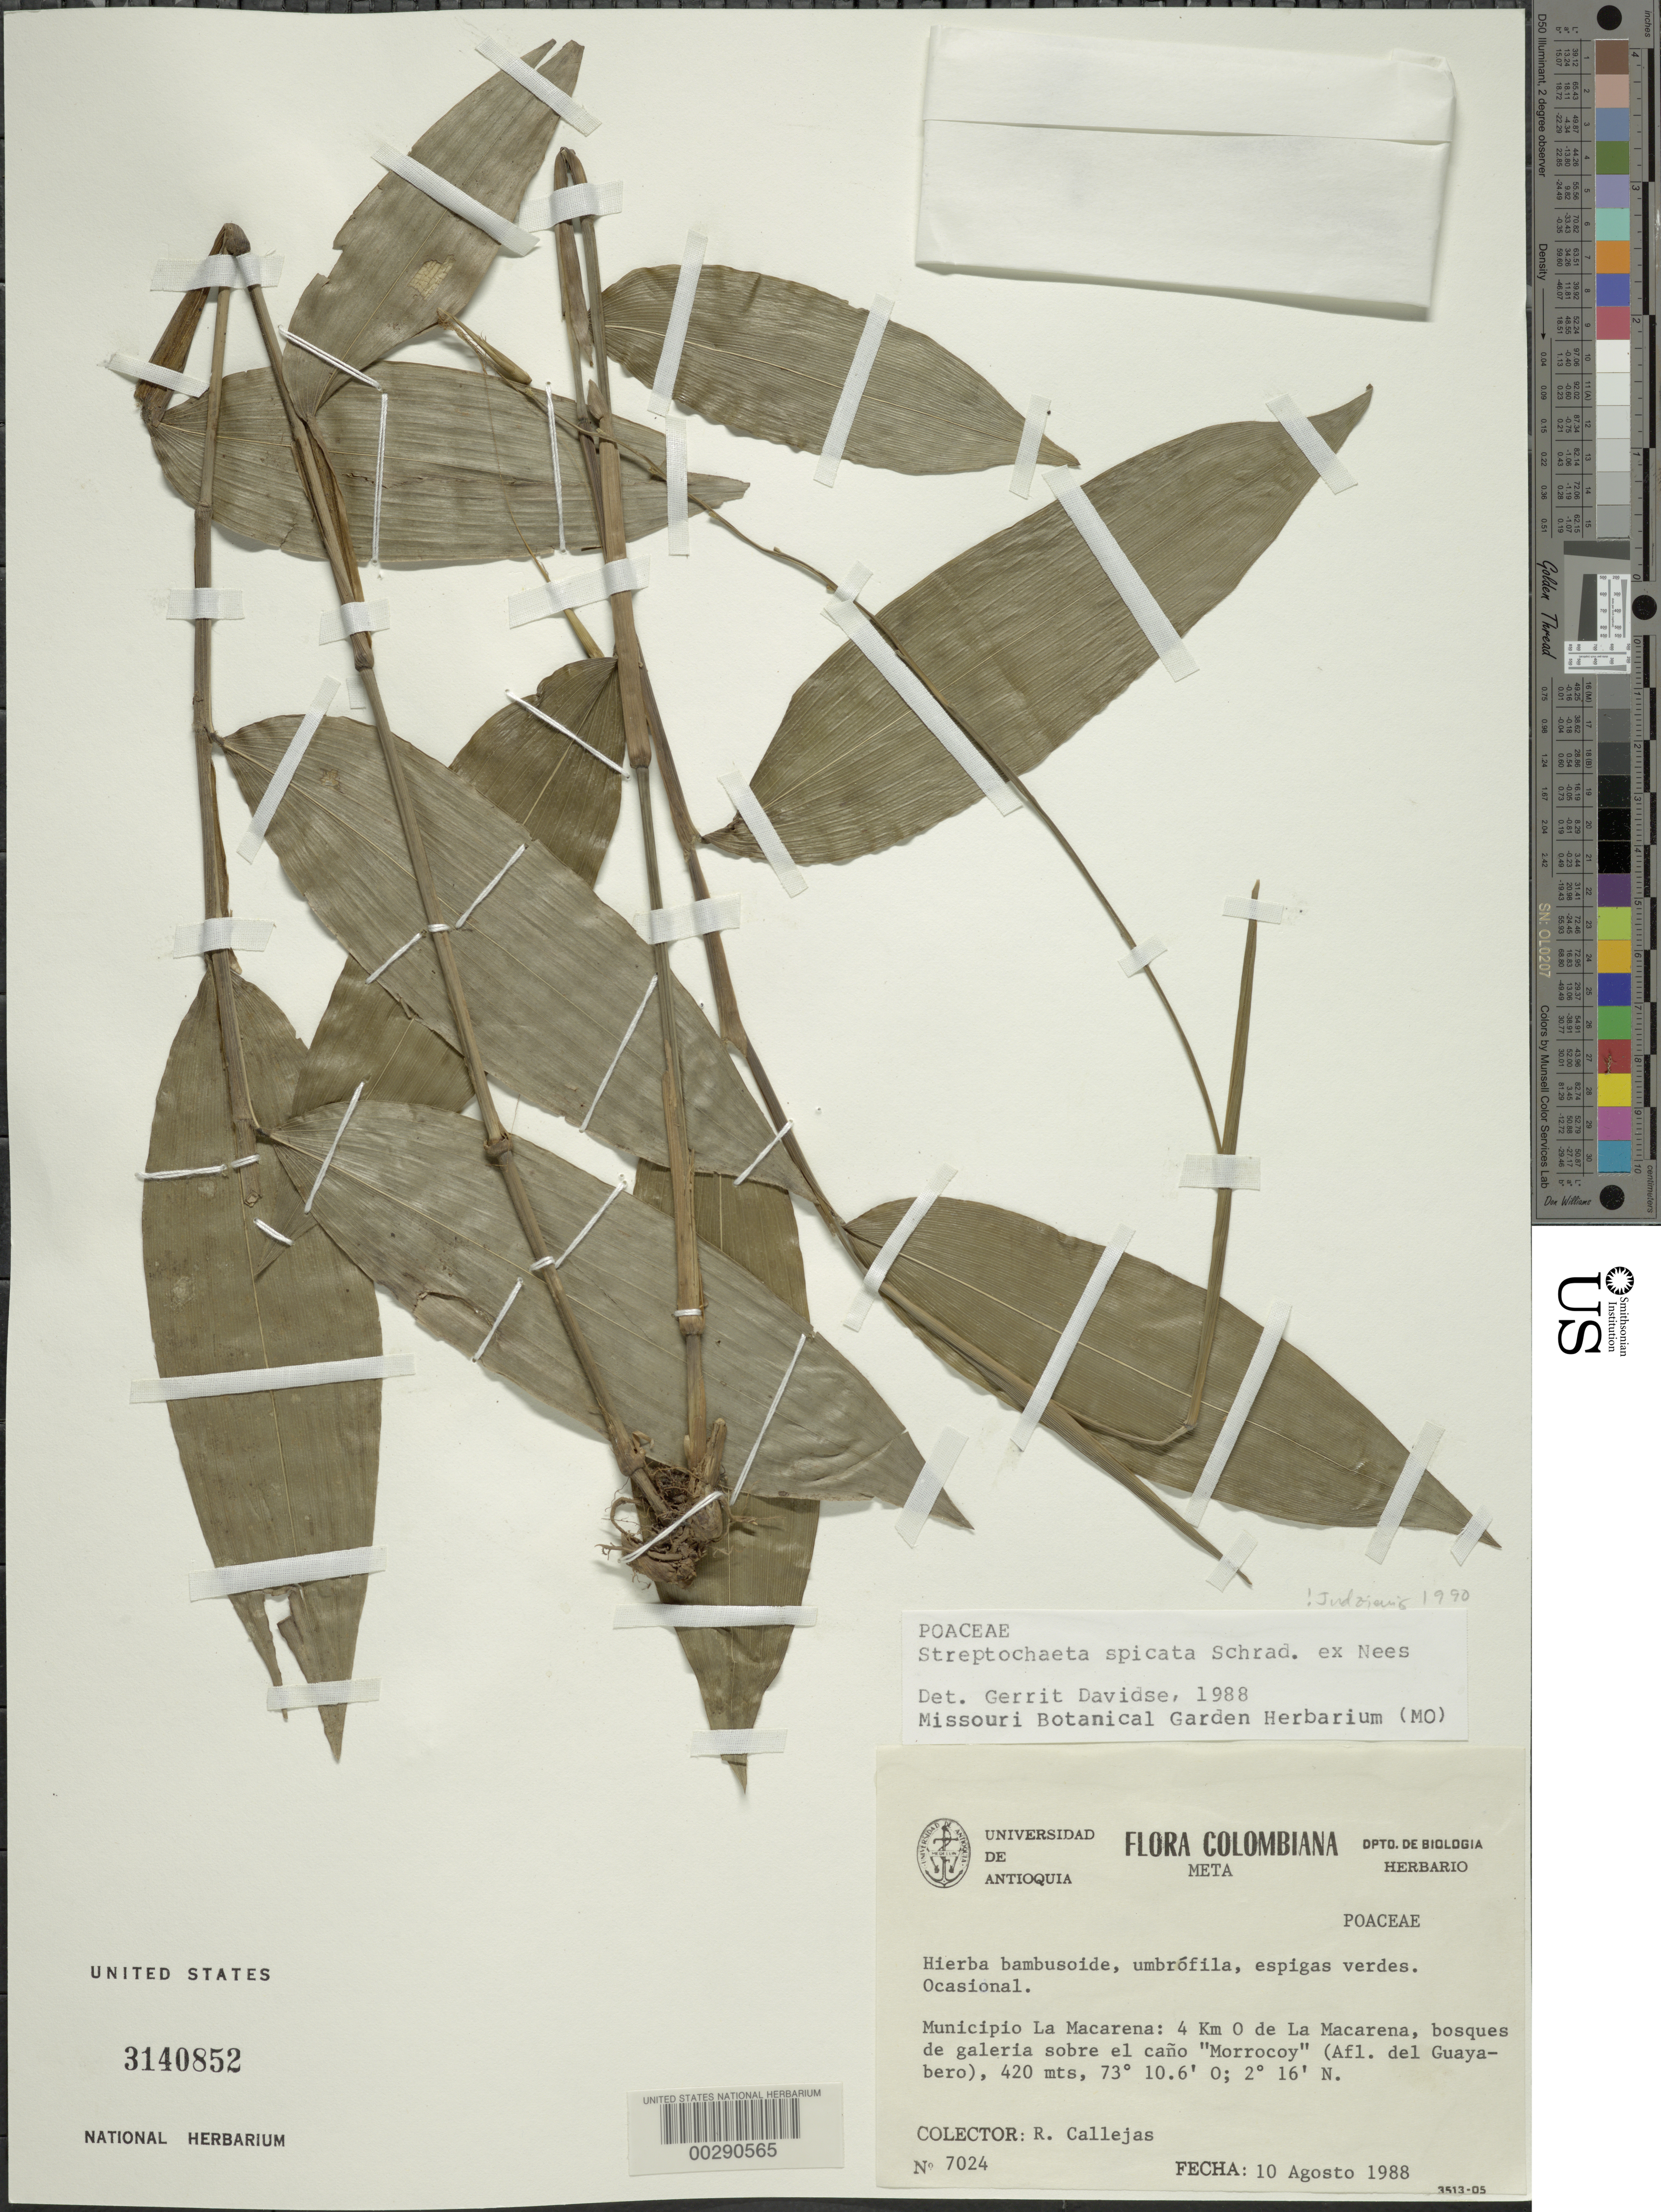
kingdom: Plantae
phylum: Tracheophyta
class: Liliopsida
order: Poales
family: Poaceae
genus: Streptochaeta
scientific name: Streptochaeta spicata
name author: Schrad. ex Nees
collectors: R. Callejas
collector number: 7024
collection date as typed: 10 Aug 1988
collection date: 1988-08-10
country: Colombia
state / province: Meta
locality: La Macarena Mun. (?), 4 km from la Macarena, forest above Caño Morrocoy (afl. del Guayabero)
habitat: Gallery forest above cano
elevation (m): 420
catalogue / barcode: US 3140852